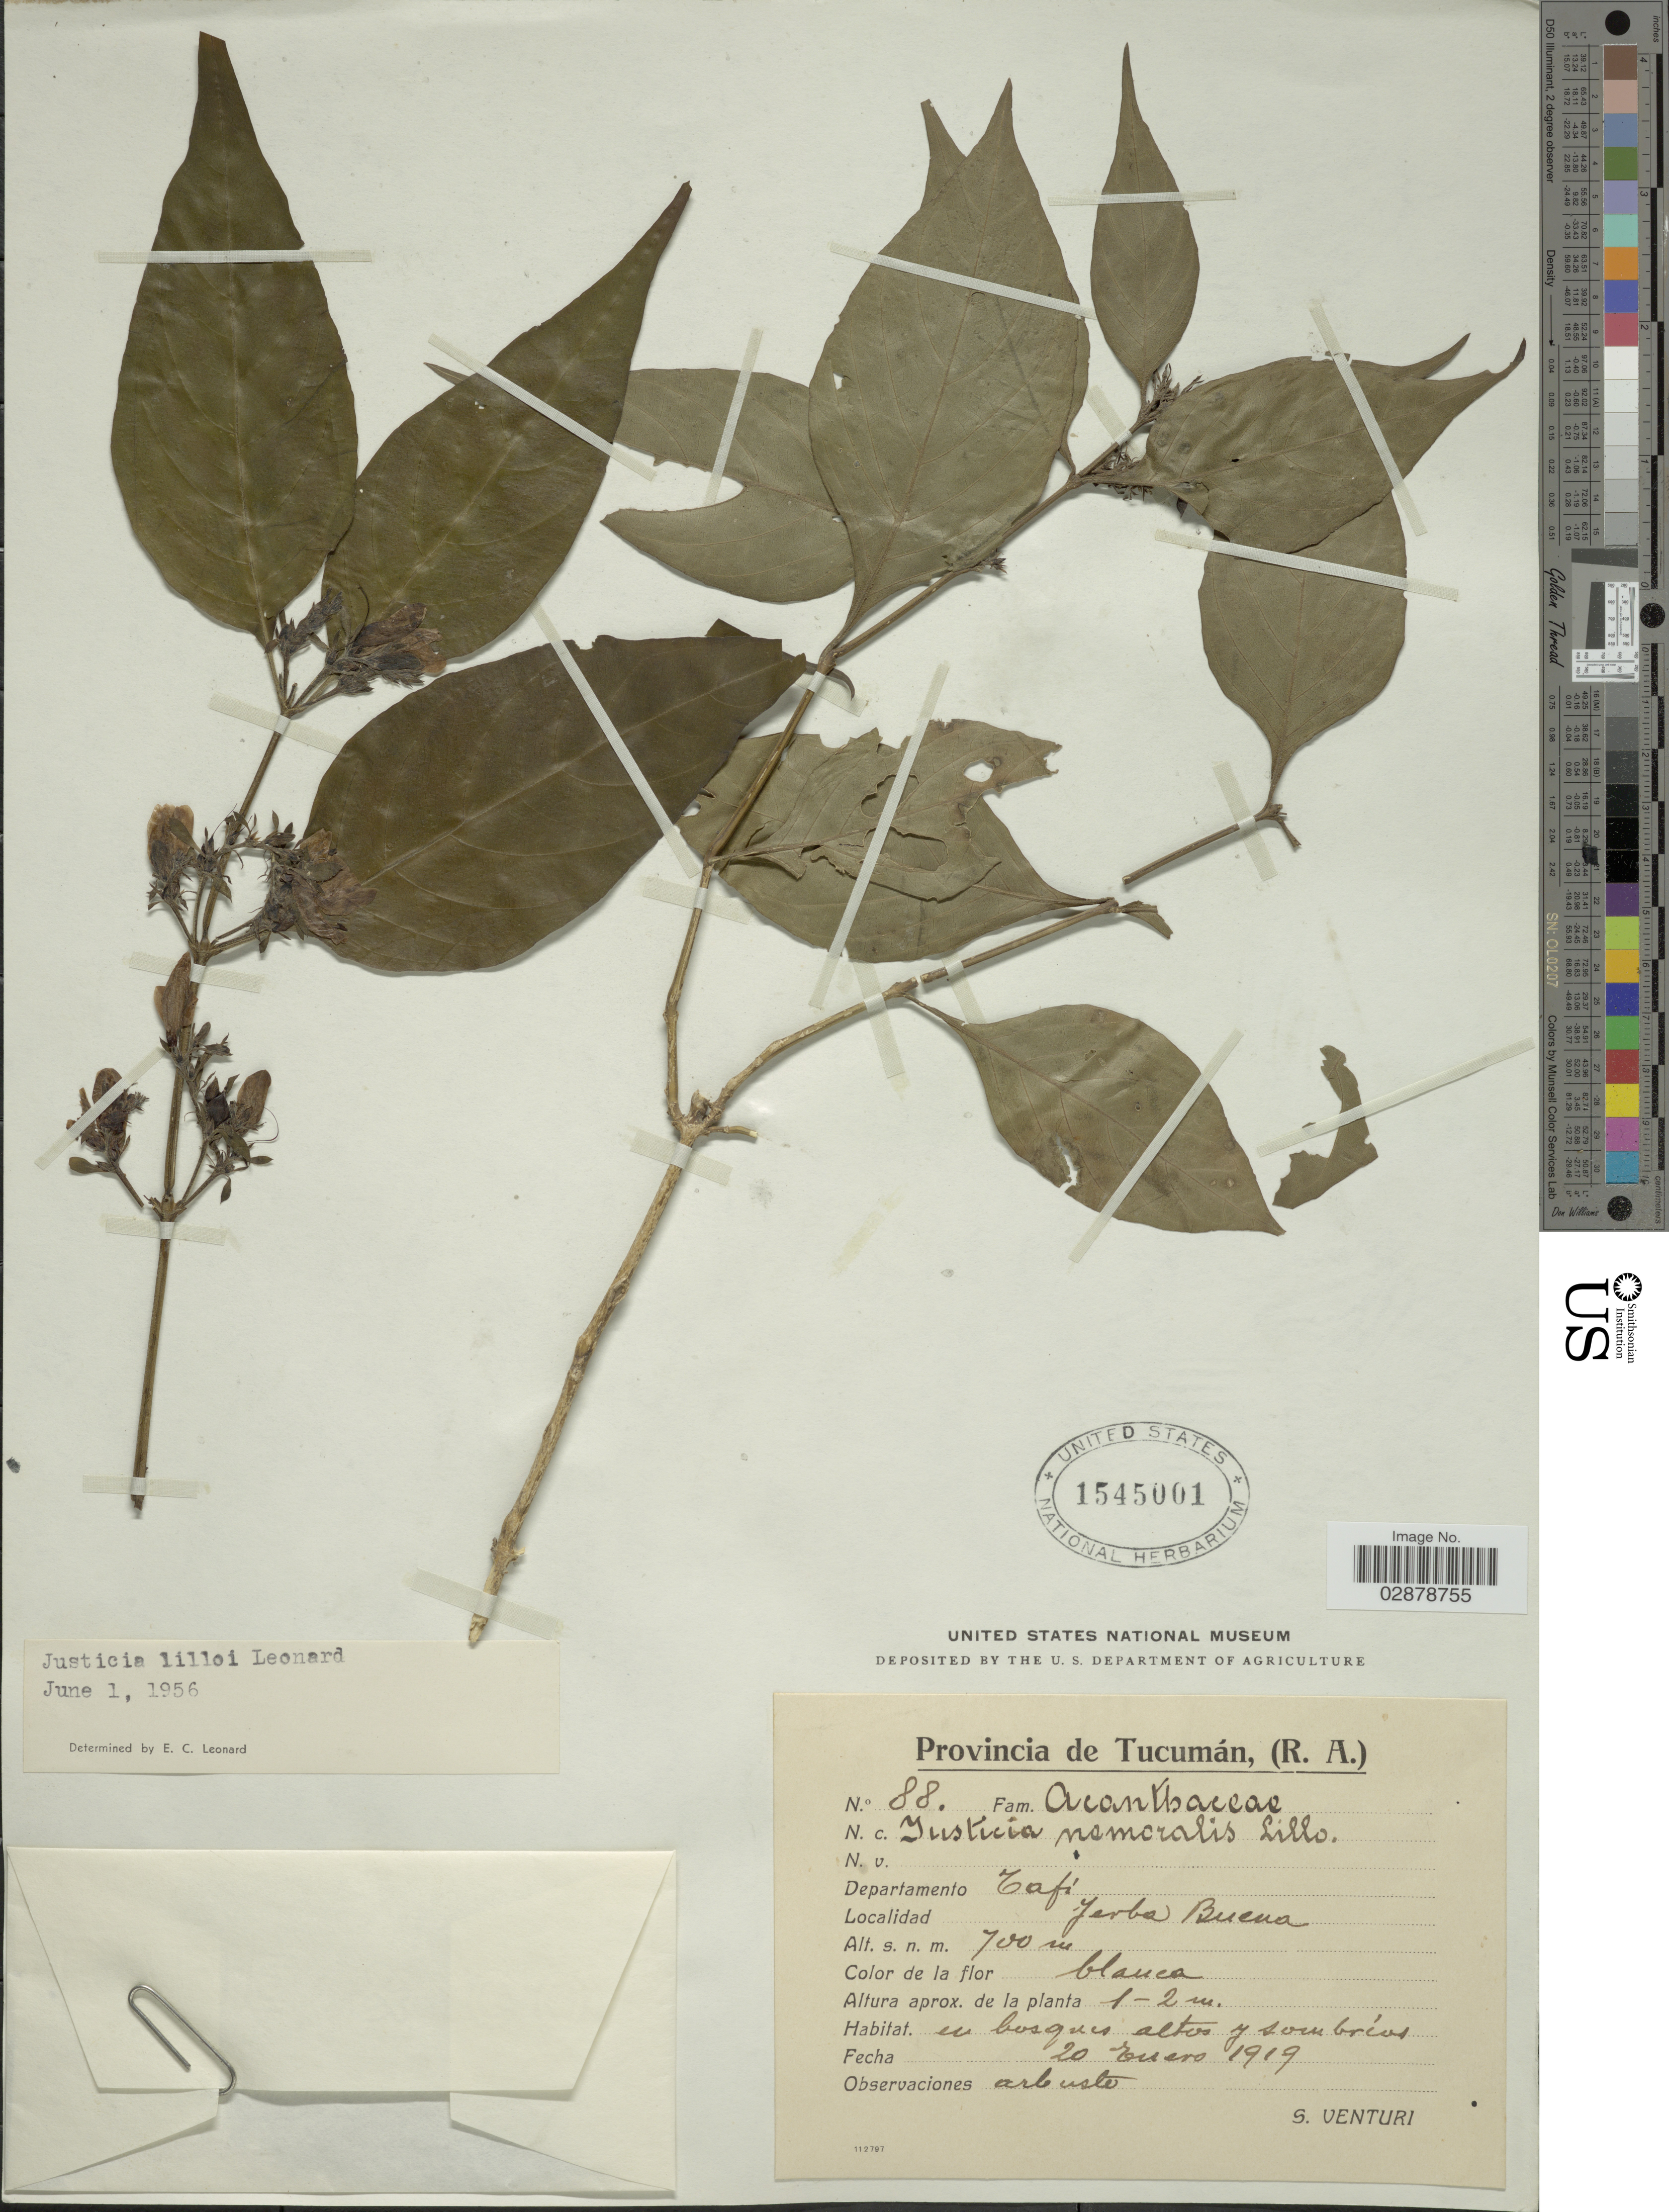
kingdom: Plantae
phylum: Tracheophyta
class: Magnoliopsida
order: Lamiales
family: Acanthaceae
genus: Justicia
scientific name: Justicia corumbensis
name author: (Lindau) Wassh. & C. Ezcurra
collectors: S. Venturi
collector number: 88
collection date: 1919-01-20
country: Argentina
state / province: Tucuman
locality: Departamento Tafi. Yerba Buena.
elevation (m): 700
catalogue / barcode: US 1545001